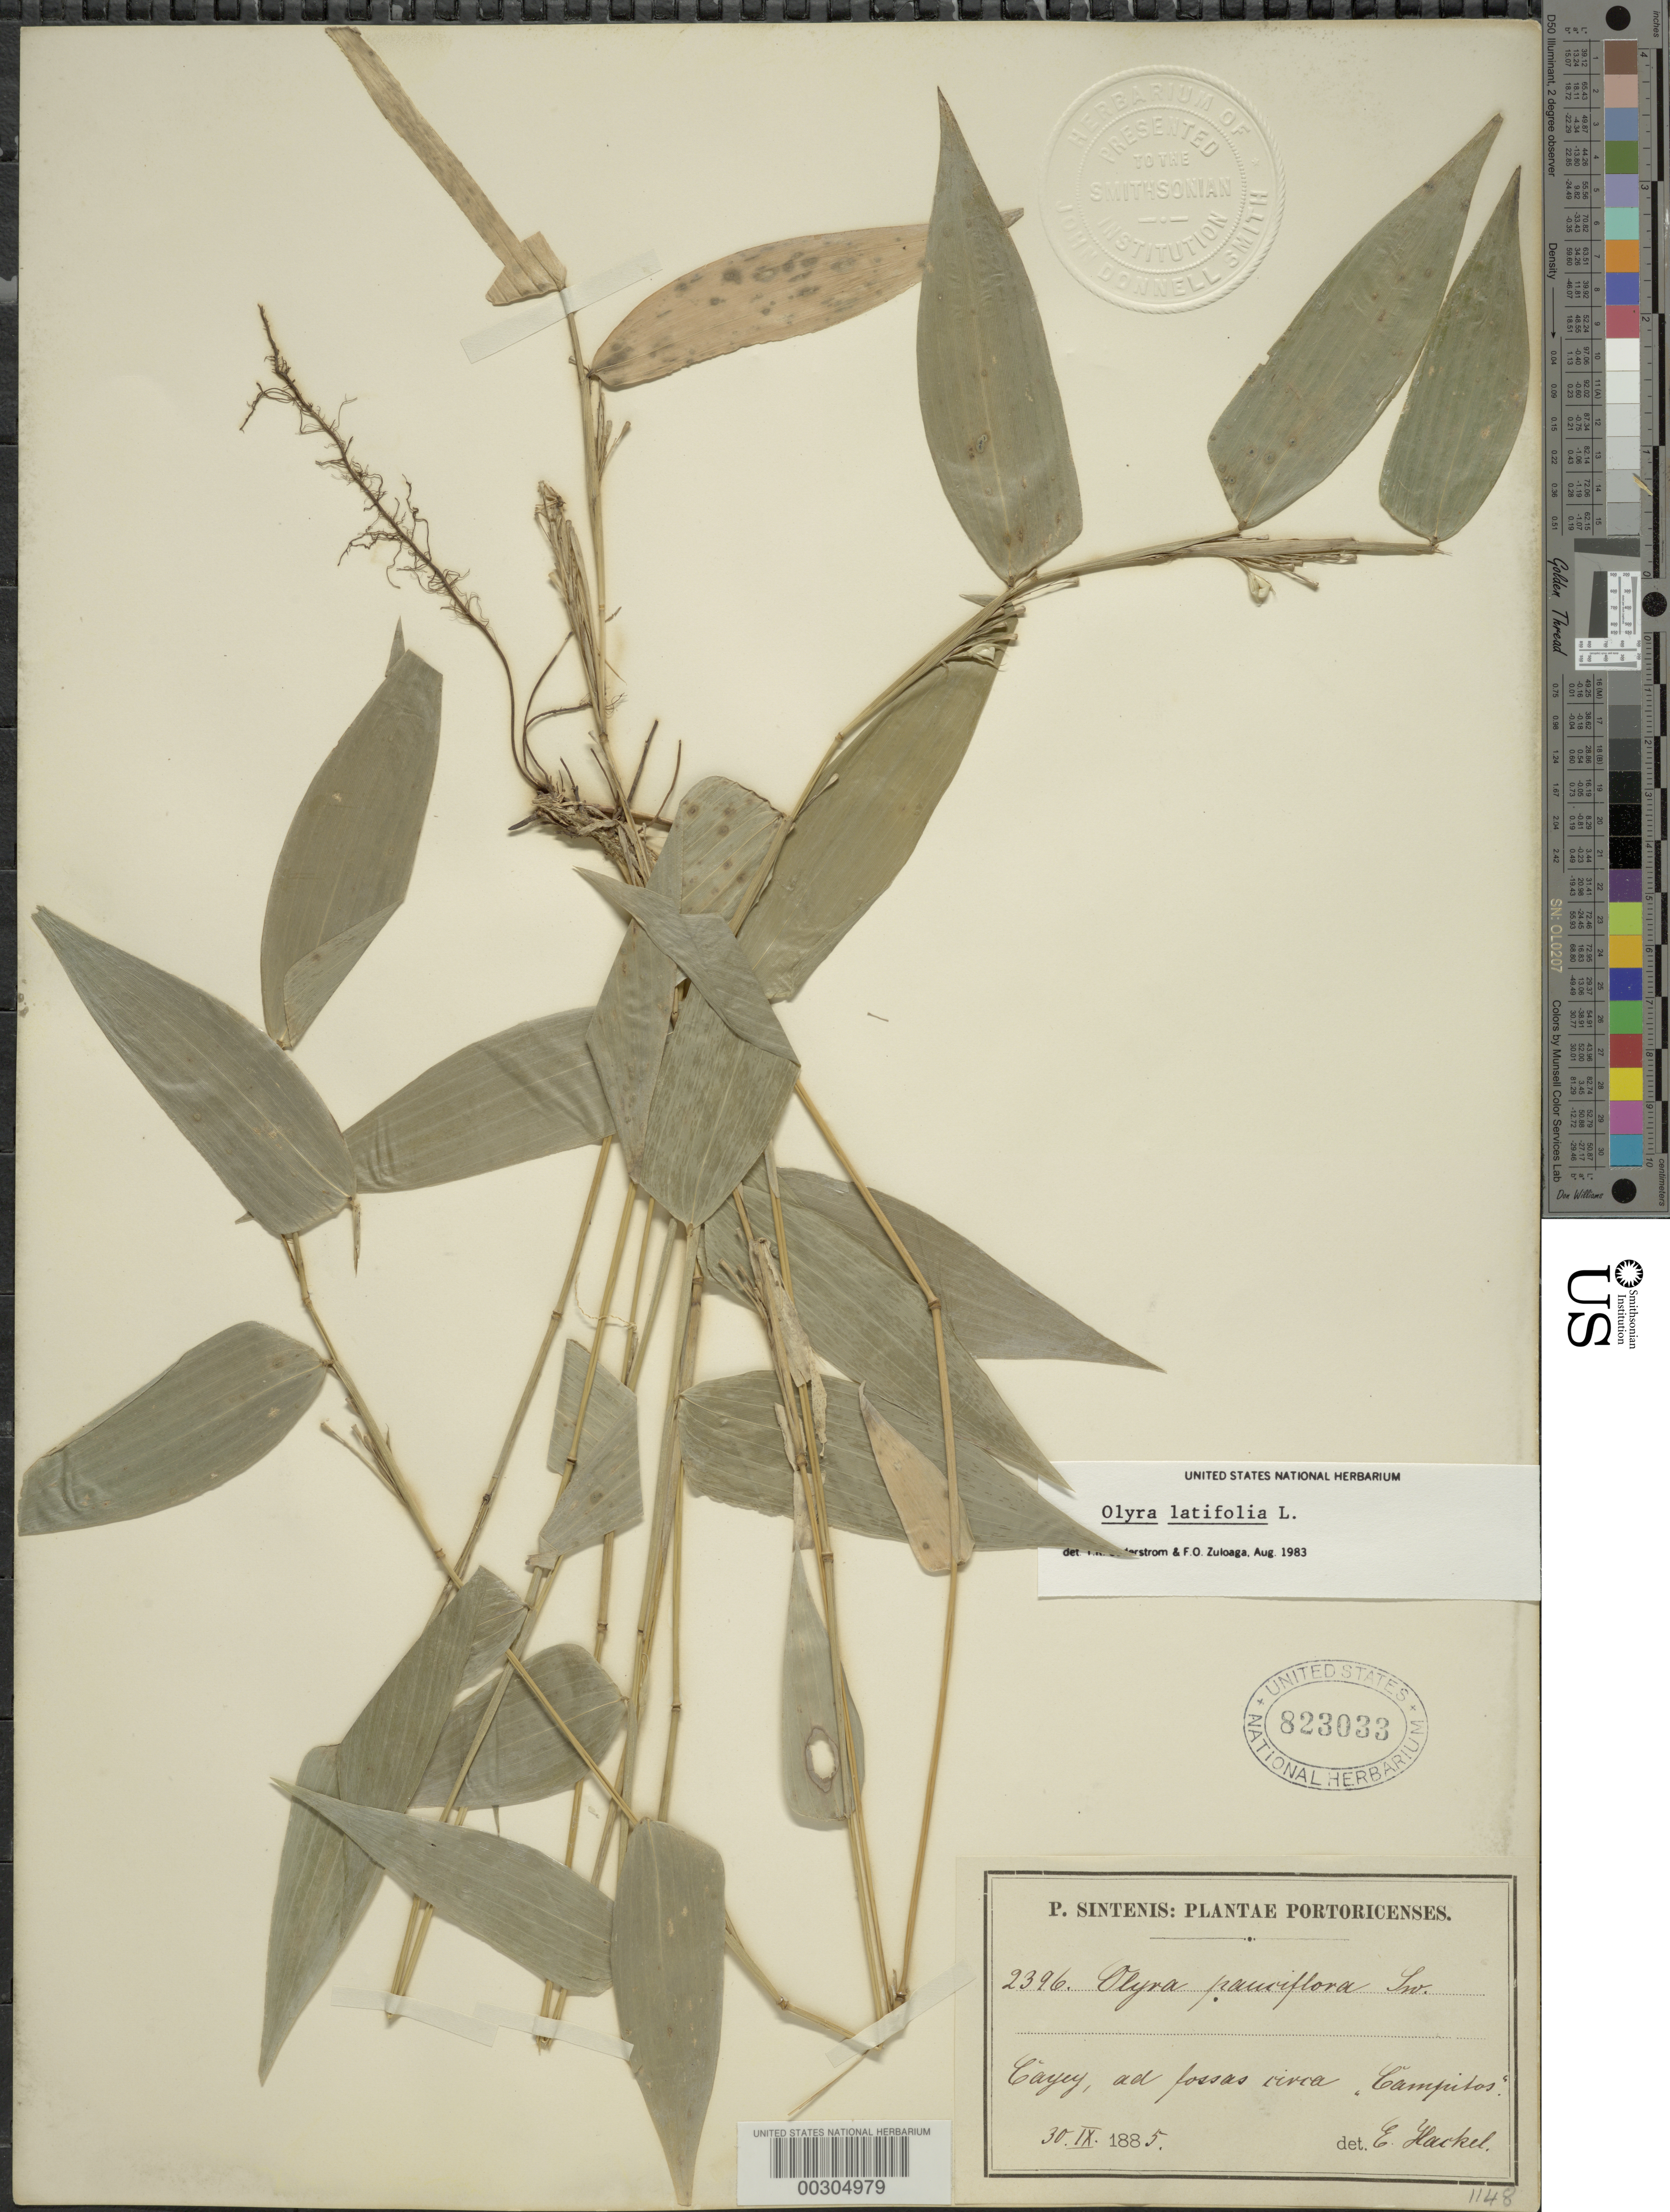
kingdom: Plantae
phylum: Tracheophyta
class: Liliopsida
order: Poales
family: Poaceae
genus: Olyra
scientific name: Olyra latifolia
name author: L.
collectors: P. Sintenis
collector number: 2396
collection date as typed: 30 Sep 1885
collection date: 1885-09-30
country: Puerto Rico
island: Greater Antilles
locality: Cayey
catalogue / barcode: US 823033